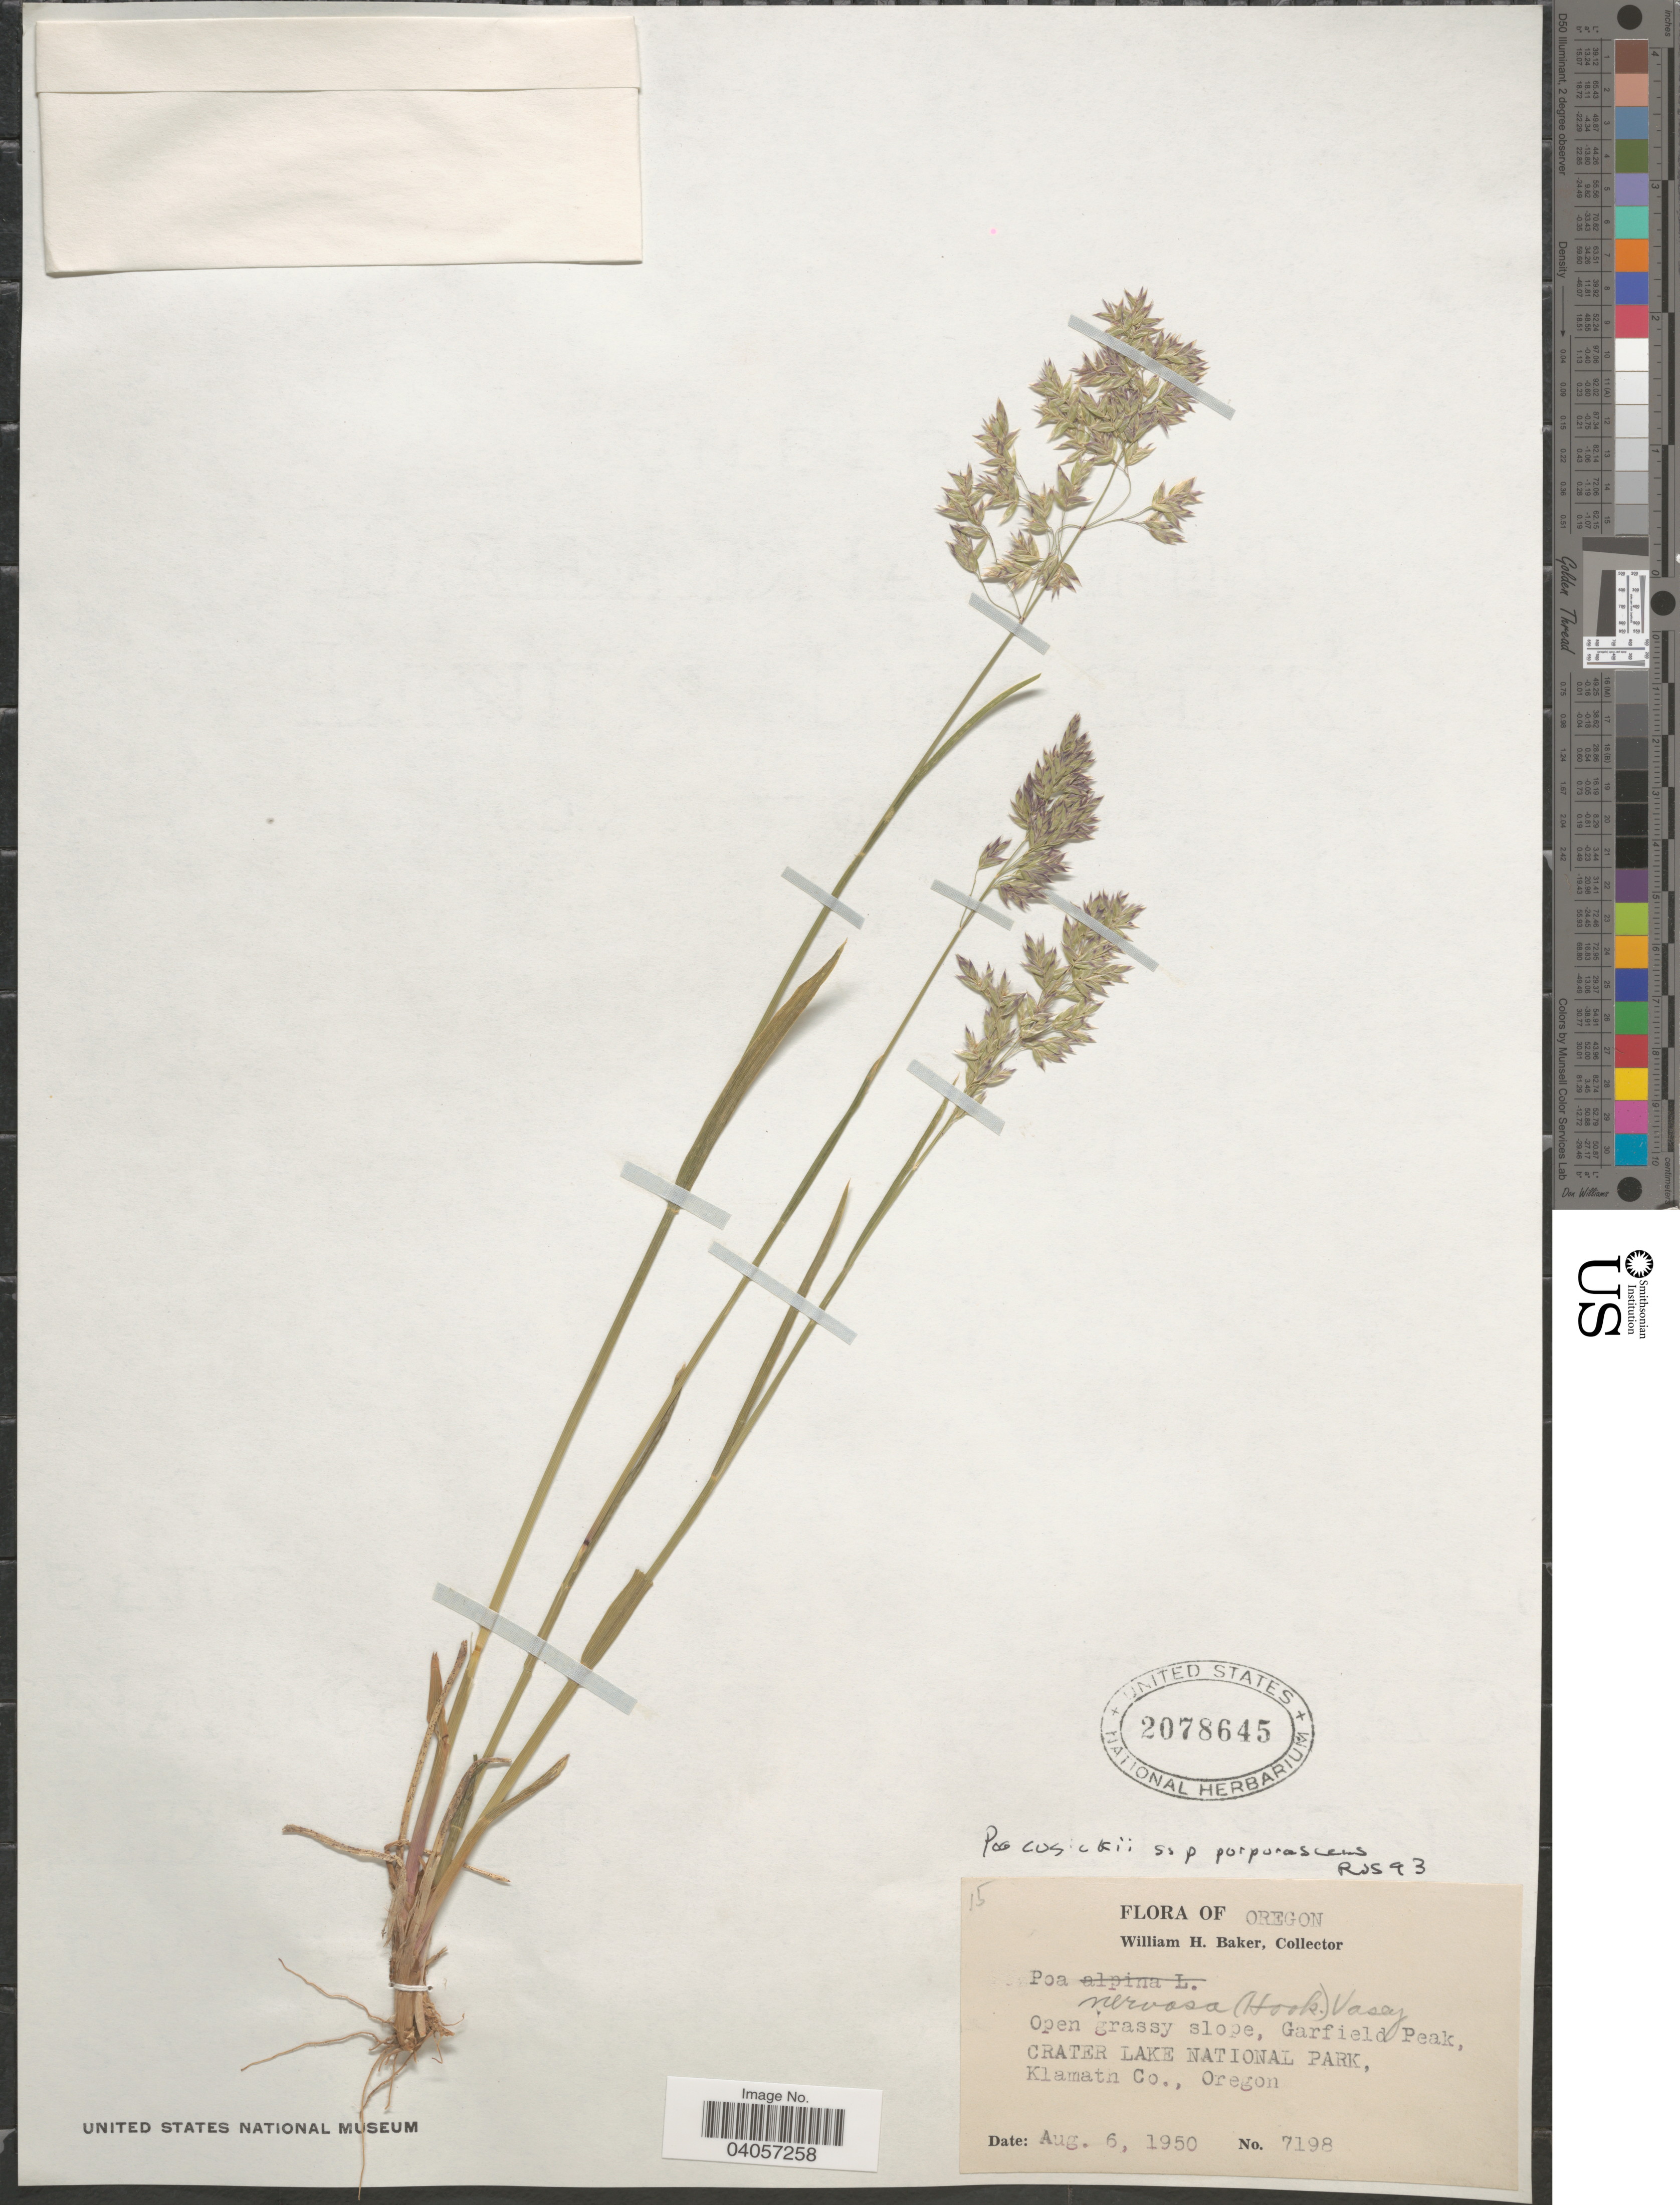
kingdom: Plantae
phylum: Tracheophyta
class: Liliopsida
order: Poales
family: Poaceae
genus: Poa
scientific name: Poa cusickii subsp. purpurascens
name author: (Vasey) Soreng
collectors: W. H. Baker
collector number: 7198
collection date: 1950-08-06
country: United States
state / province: Oregon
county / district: Klamath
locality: Open grassy slope, Garfield Peak, Crater Lake National Park, Klamath Co.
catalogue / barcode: US 2078645